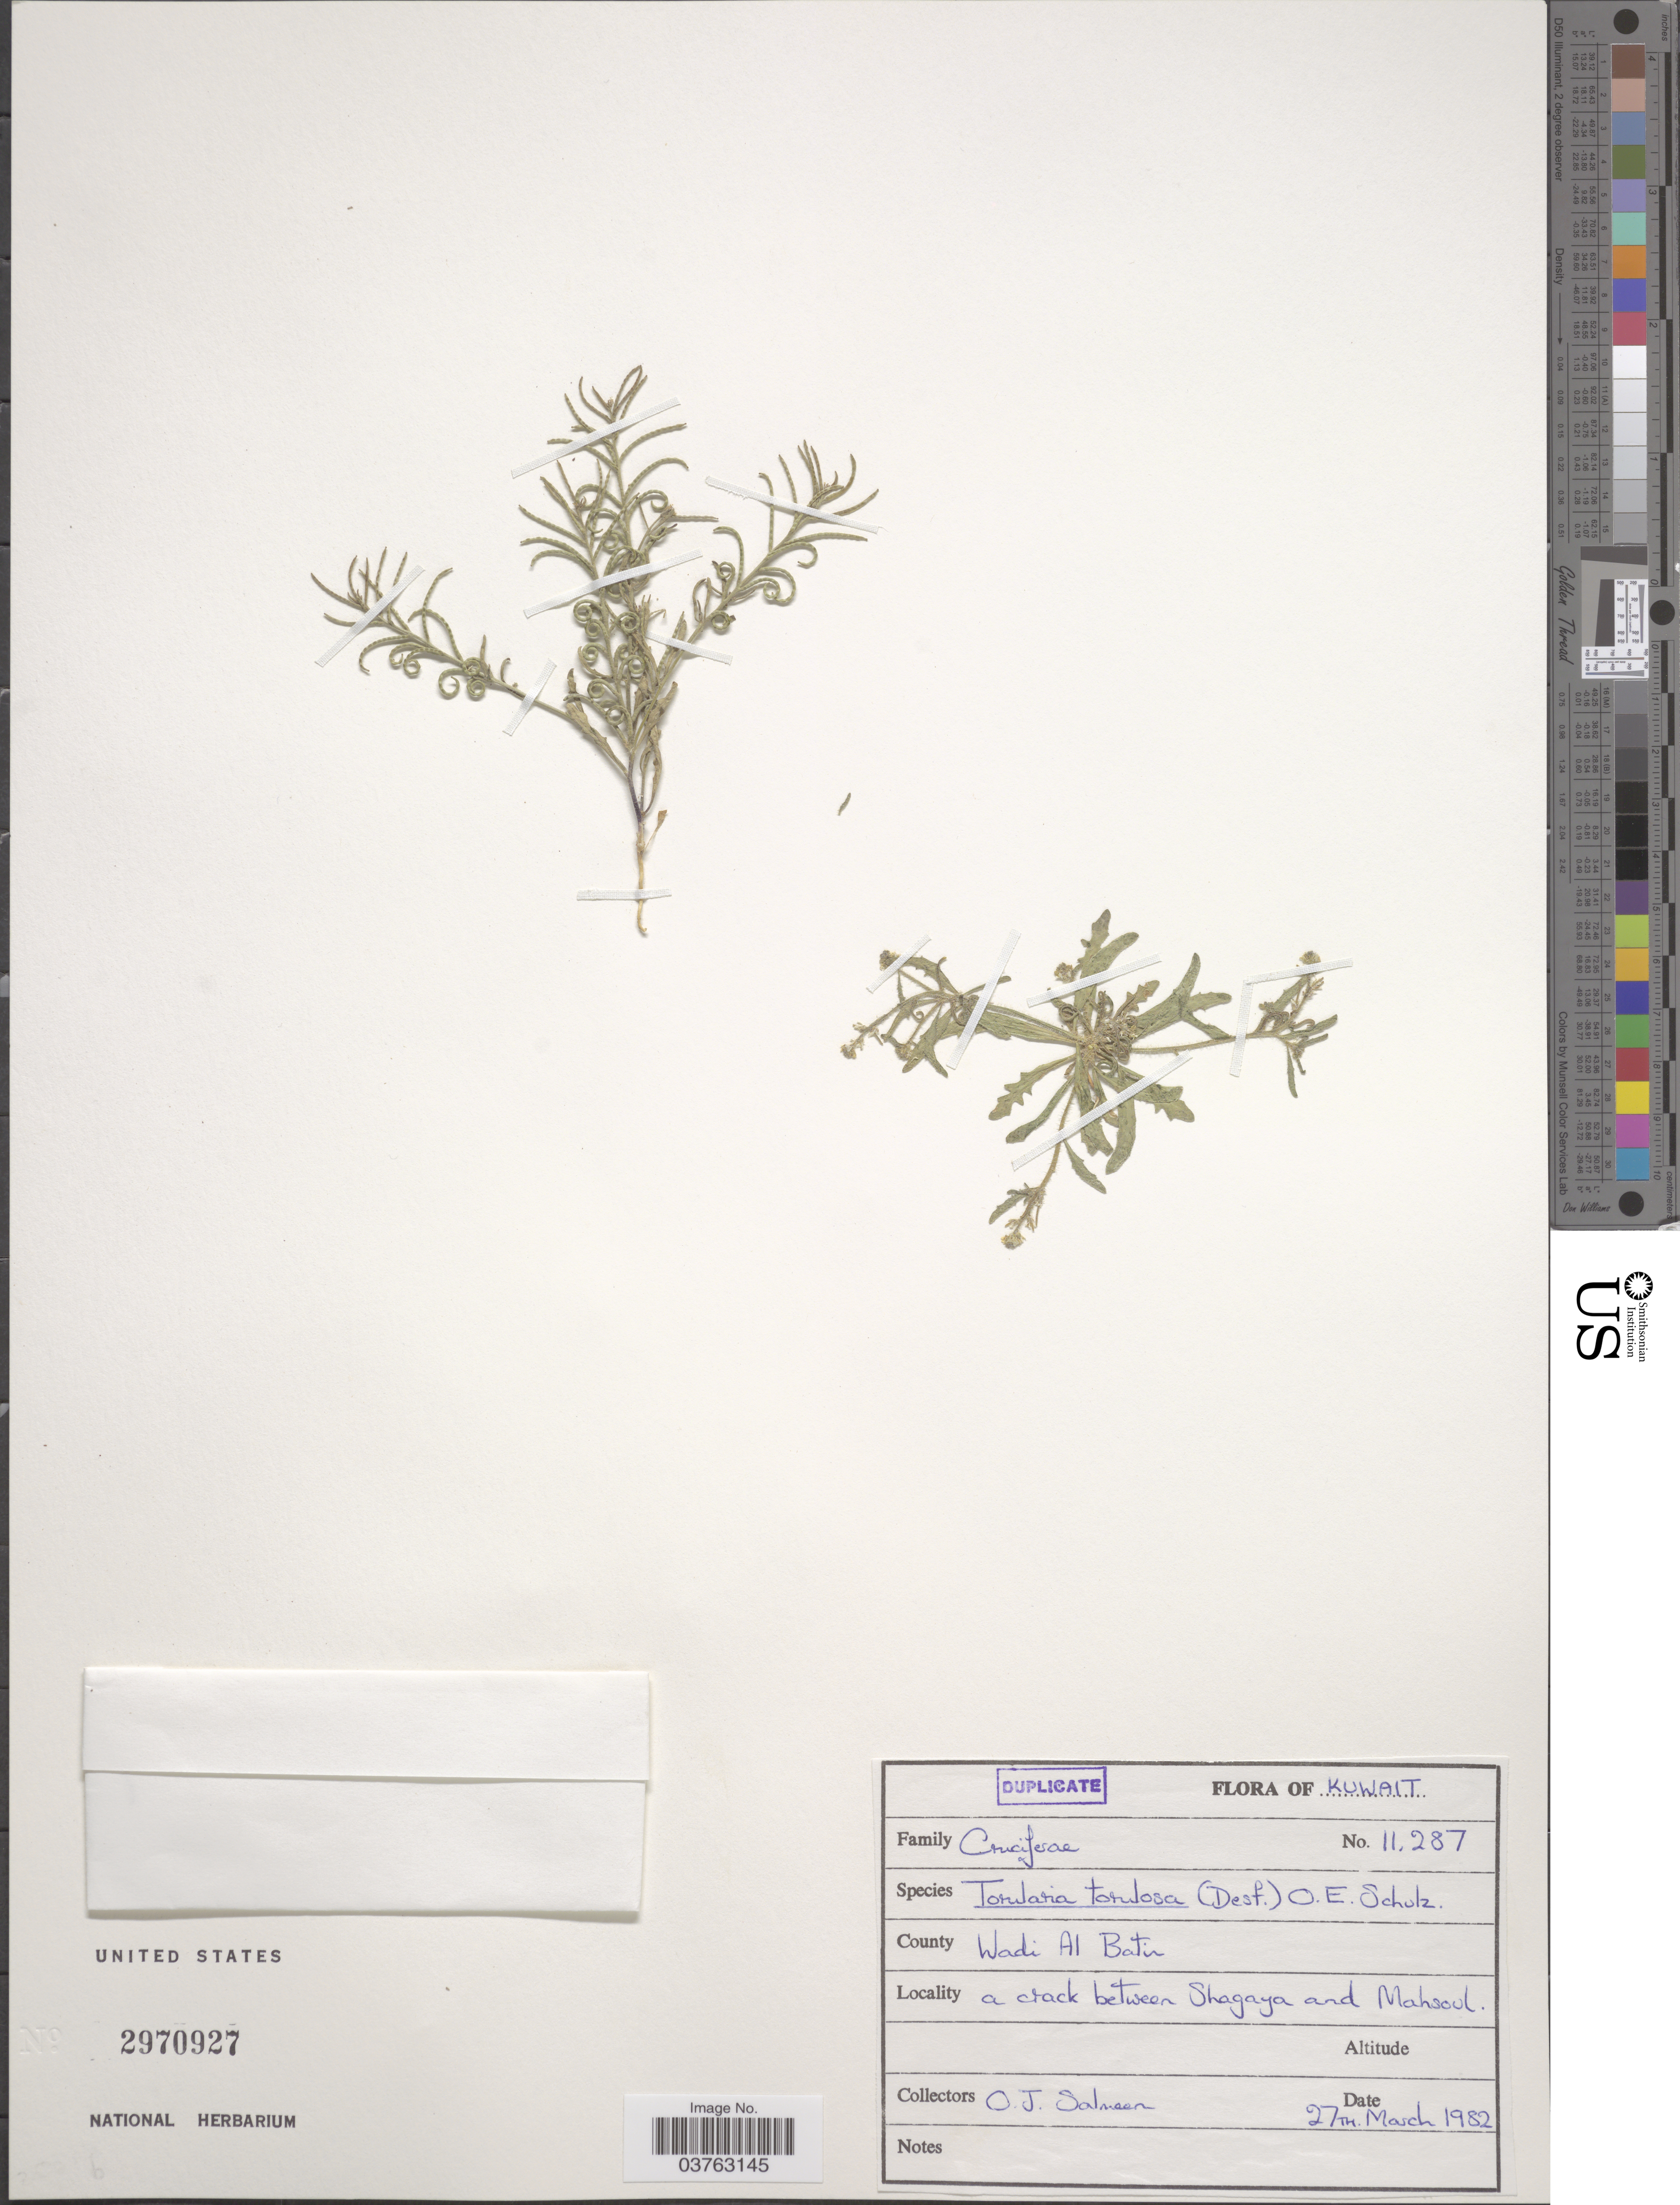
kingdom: Plantae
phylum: Tracheophyta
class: Magnoliopsida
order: Brassicales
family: Brassicaceae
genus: Neotorularia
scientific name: Neotorularia torulosa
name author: (Desf.) Hedge & J. Léonard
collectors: O. Salmeen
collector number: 11287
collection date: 1982-03-27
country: Kuwait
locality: County Wadi Al Batir. A crack between Shagaya and Mahsoul.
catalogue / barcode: US 2970927